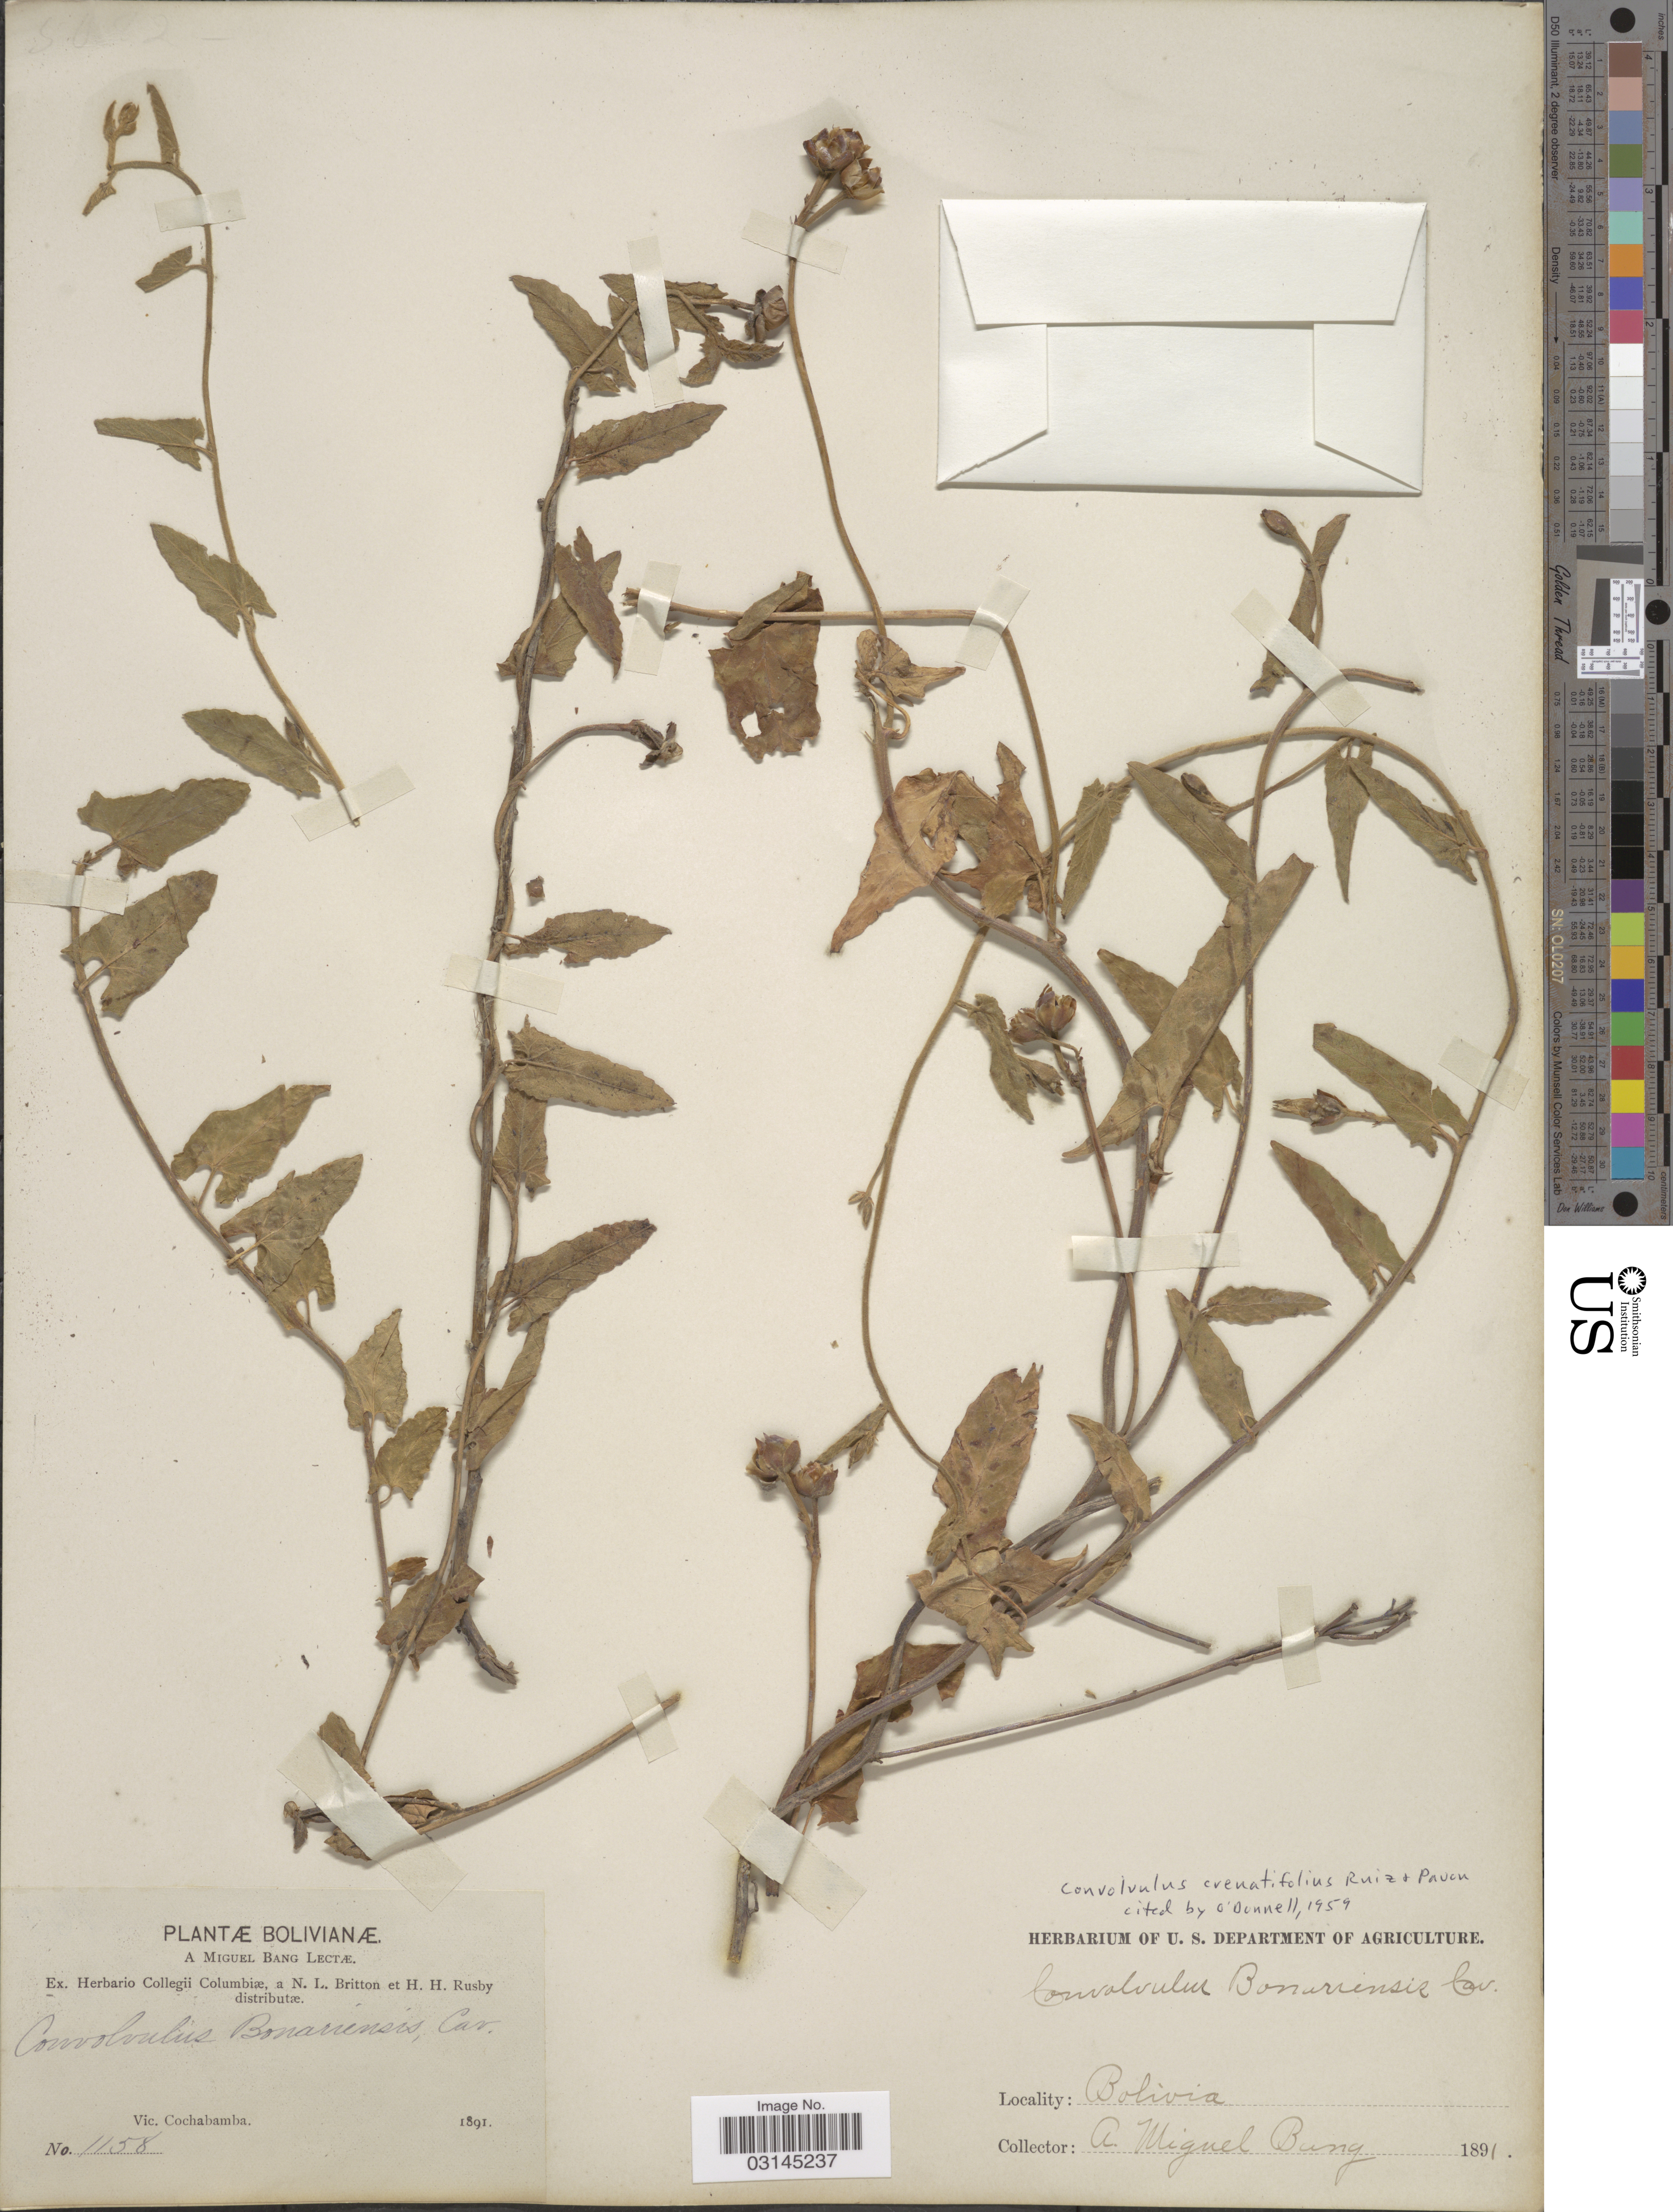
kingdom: Plantae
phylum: Tracheophyta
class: Magnoliopsida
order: Solanales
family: Convolvulaceae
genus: Convolvulus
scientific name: Convolvulus crenatifolius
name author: Ruiz & Pav.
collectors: M. Bang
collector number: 1158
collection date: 1891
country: Bolivia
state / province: Cochabamba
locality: Vic. Cochabamba.